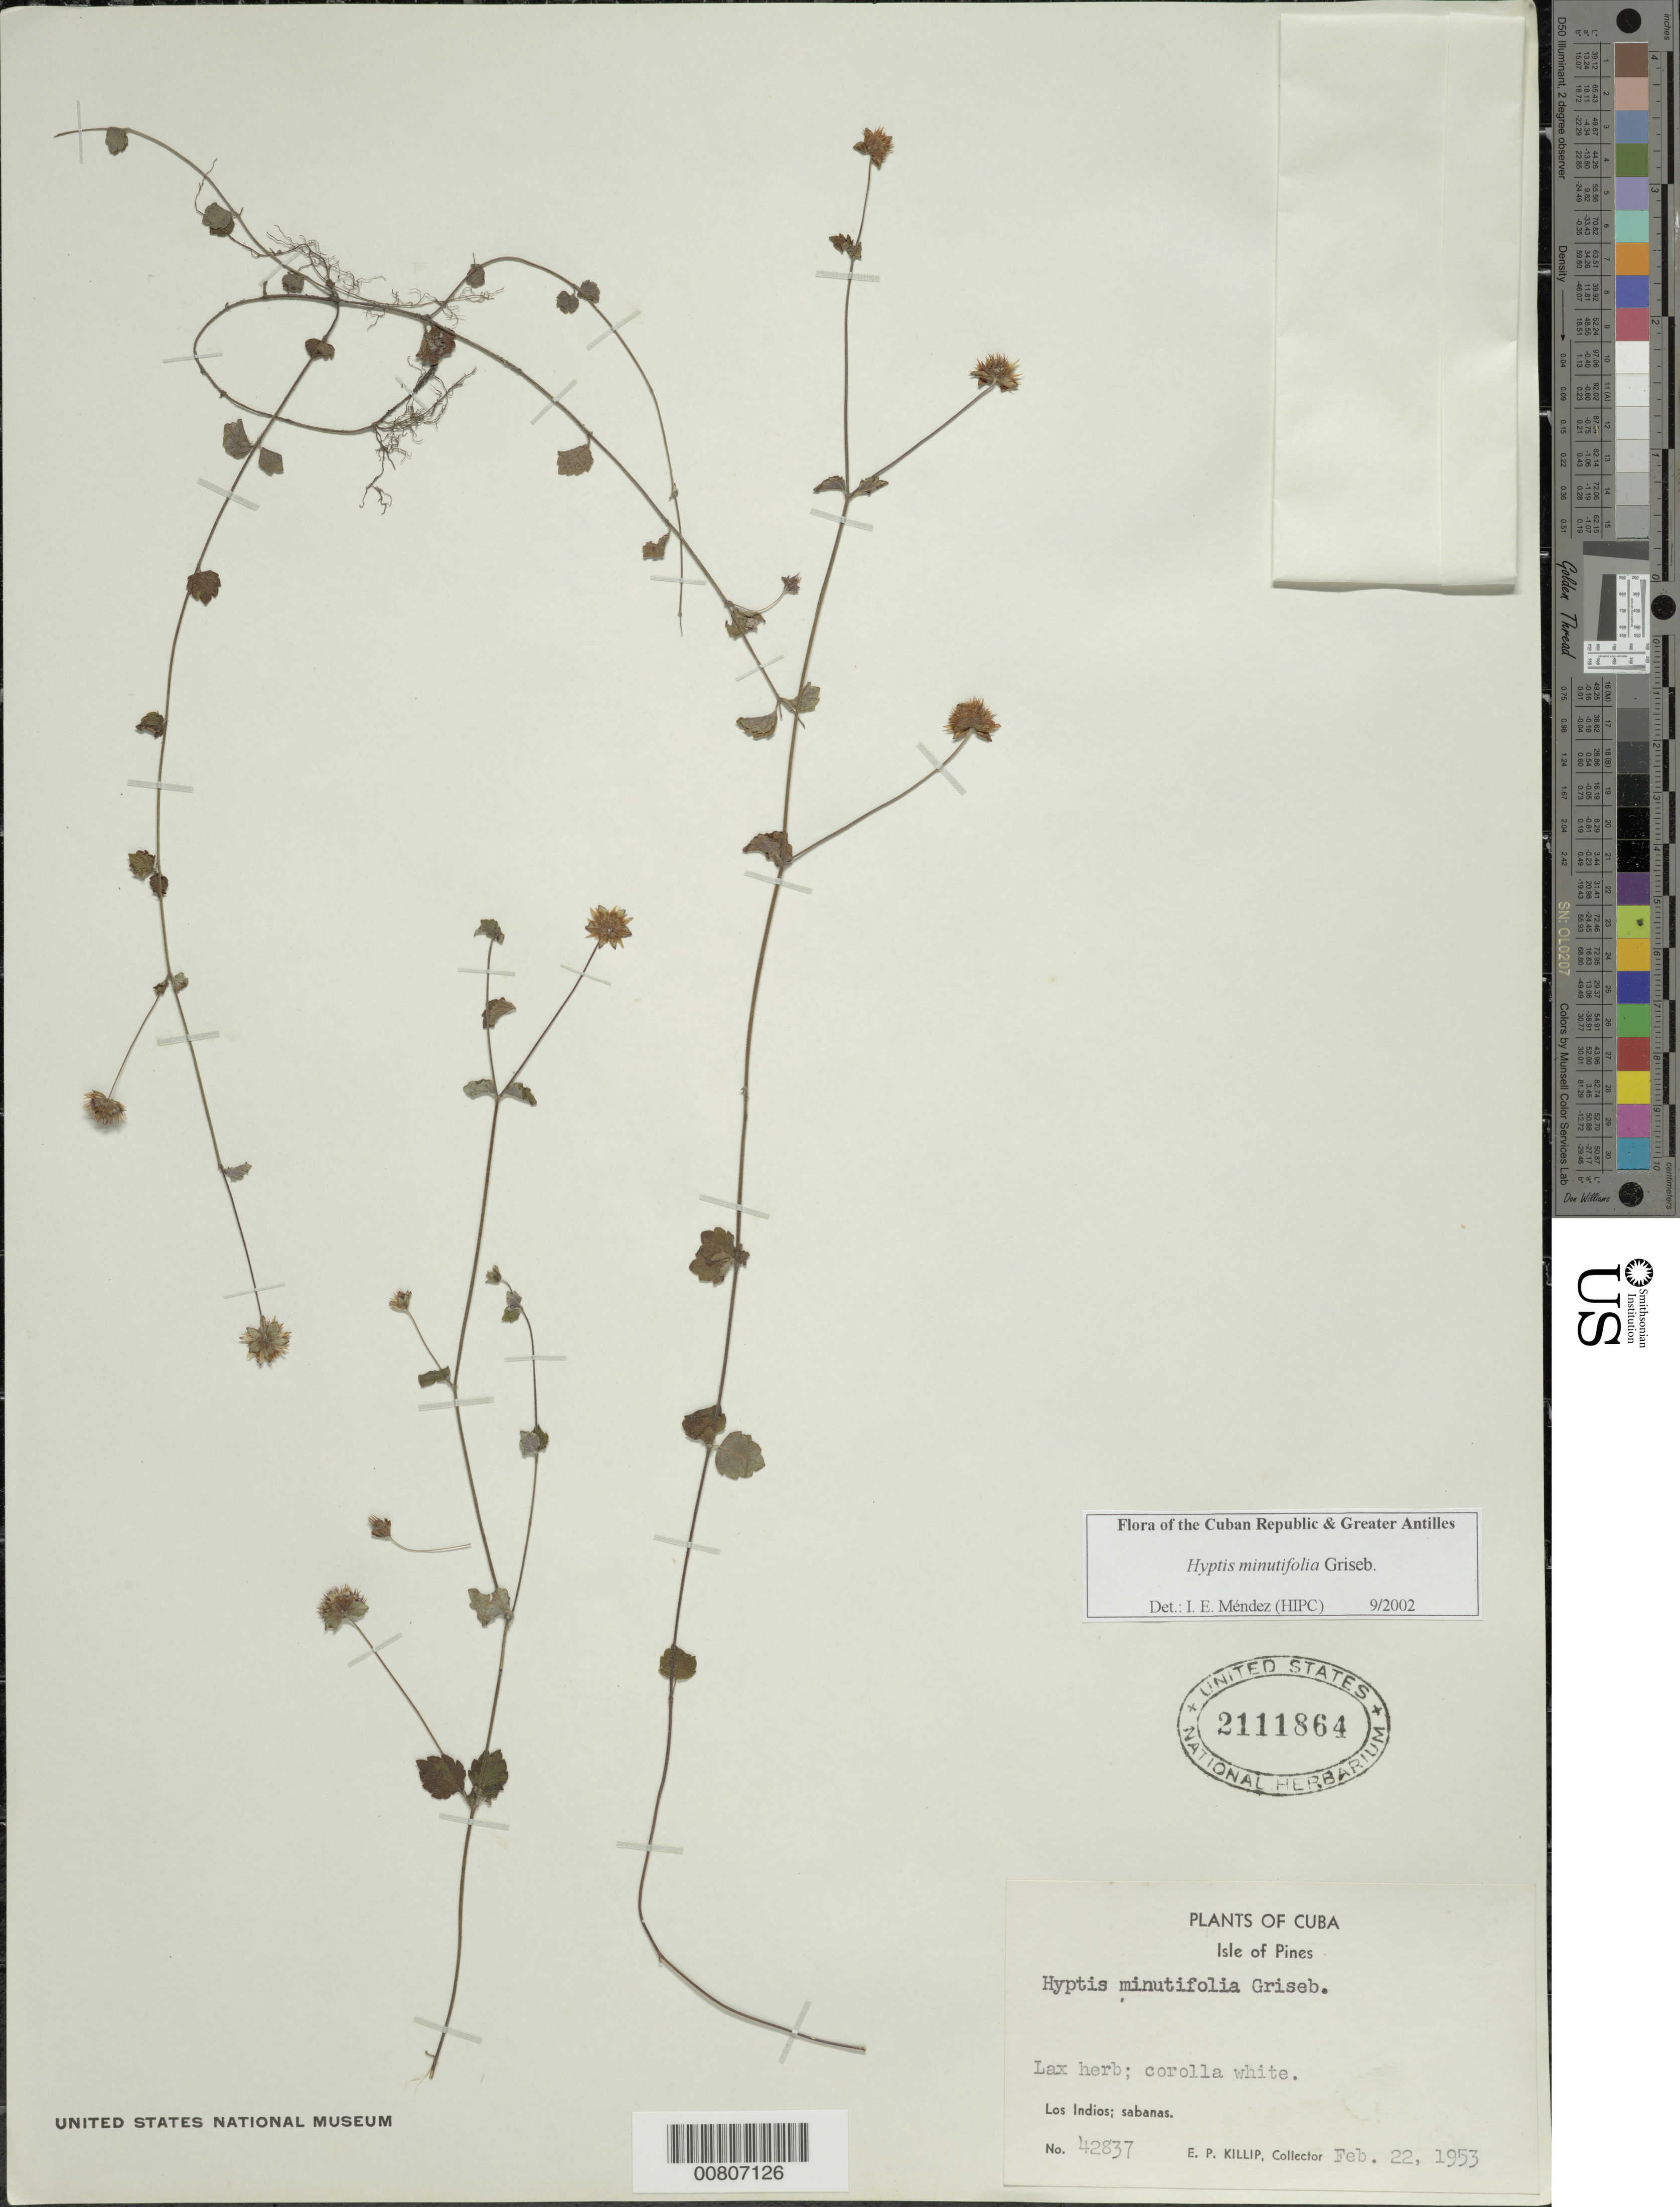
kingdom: Plantae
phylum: Tracheophyta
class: Magnoliopsida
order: Lamiales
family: Lamiaceae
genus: Hyptis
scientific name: Hyptis minutifolia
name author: Griseb.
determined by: Méndez, Isidro E., (HIPC)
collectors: E. P. Killip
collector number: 42837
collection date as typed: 22 Feb 1953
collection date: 1953-02-22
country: Cuba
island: Isla de la Juventud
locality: Isle of Pines, Los Indios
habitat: Savannas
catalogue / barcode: US 2111864